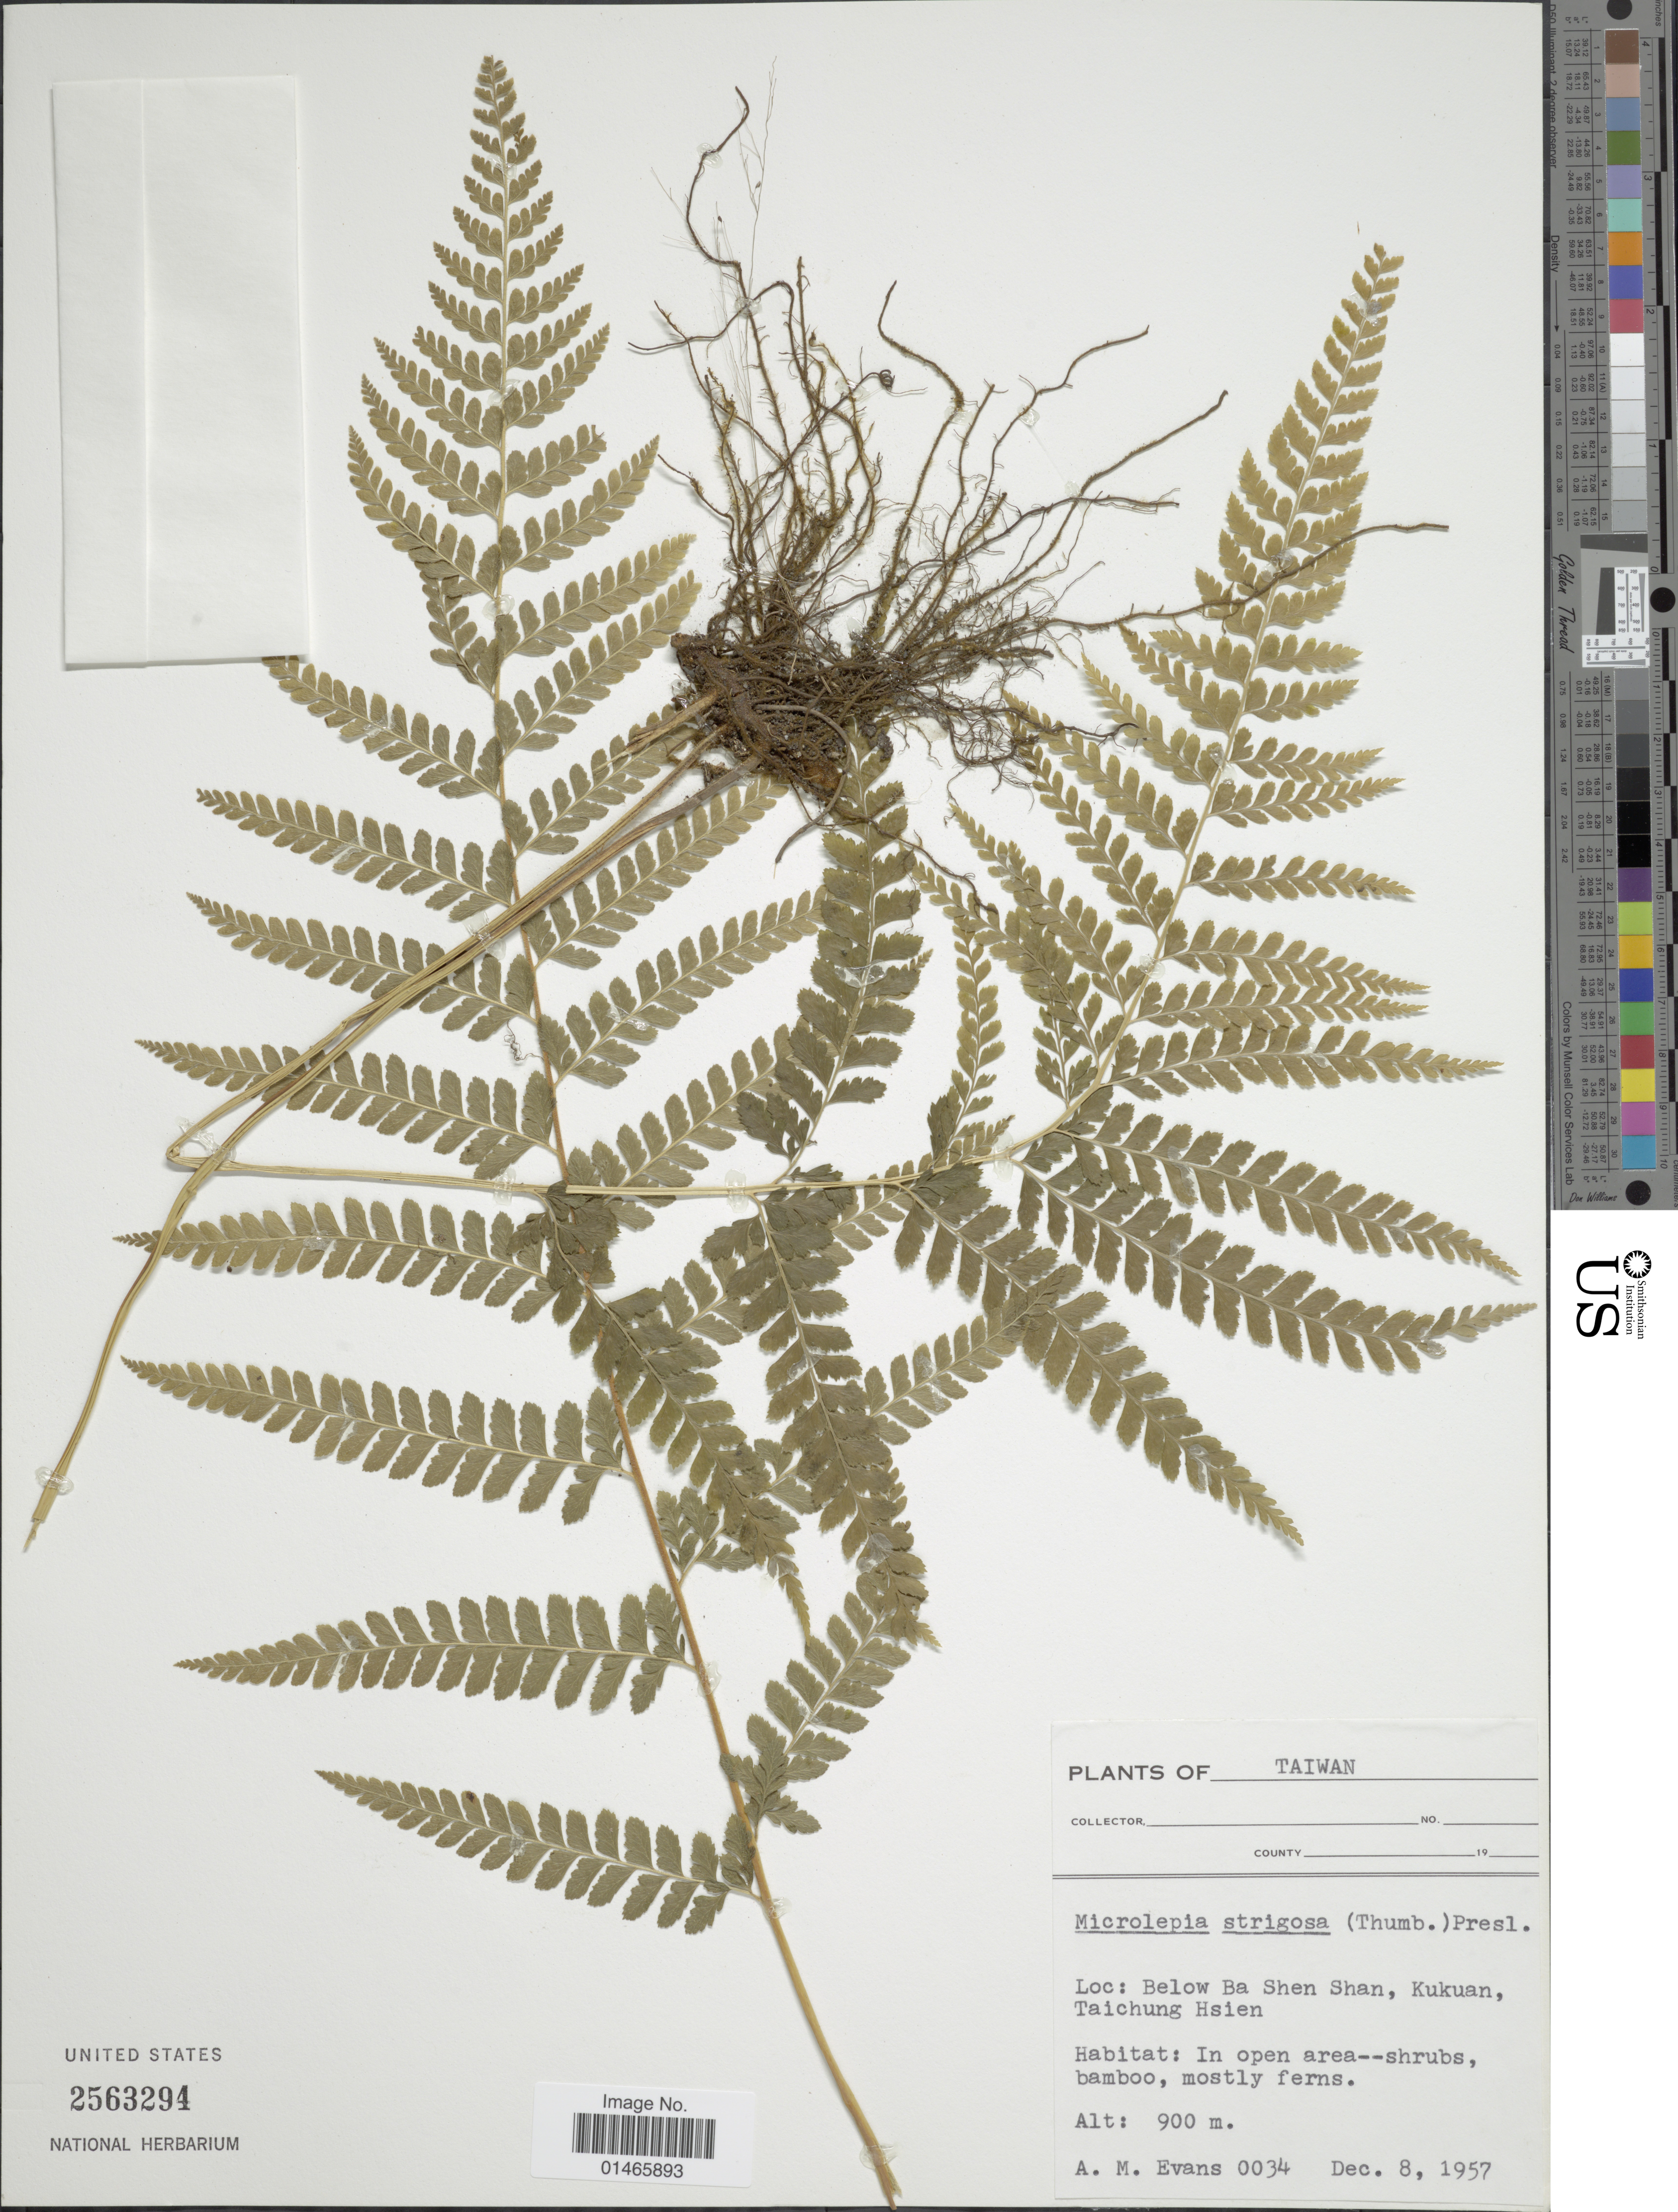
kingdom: Plantae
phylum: Tracheophyta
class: Polypodiopsida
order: Polypodiales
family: Dennstaedtiaceae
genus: Microlepia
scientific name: Microlepia strigosa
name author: (Thunb.) J. Presl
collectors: A. M. Evans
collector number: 34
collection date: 1957-12-08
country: Taiwan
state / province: Taichung City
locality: Below Ba Shen Shan, Kukuan, Taichung Hsien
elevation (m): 900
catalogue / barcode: US 2563294